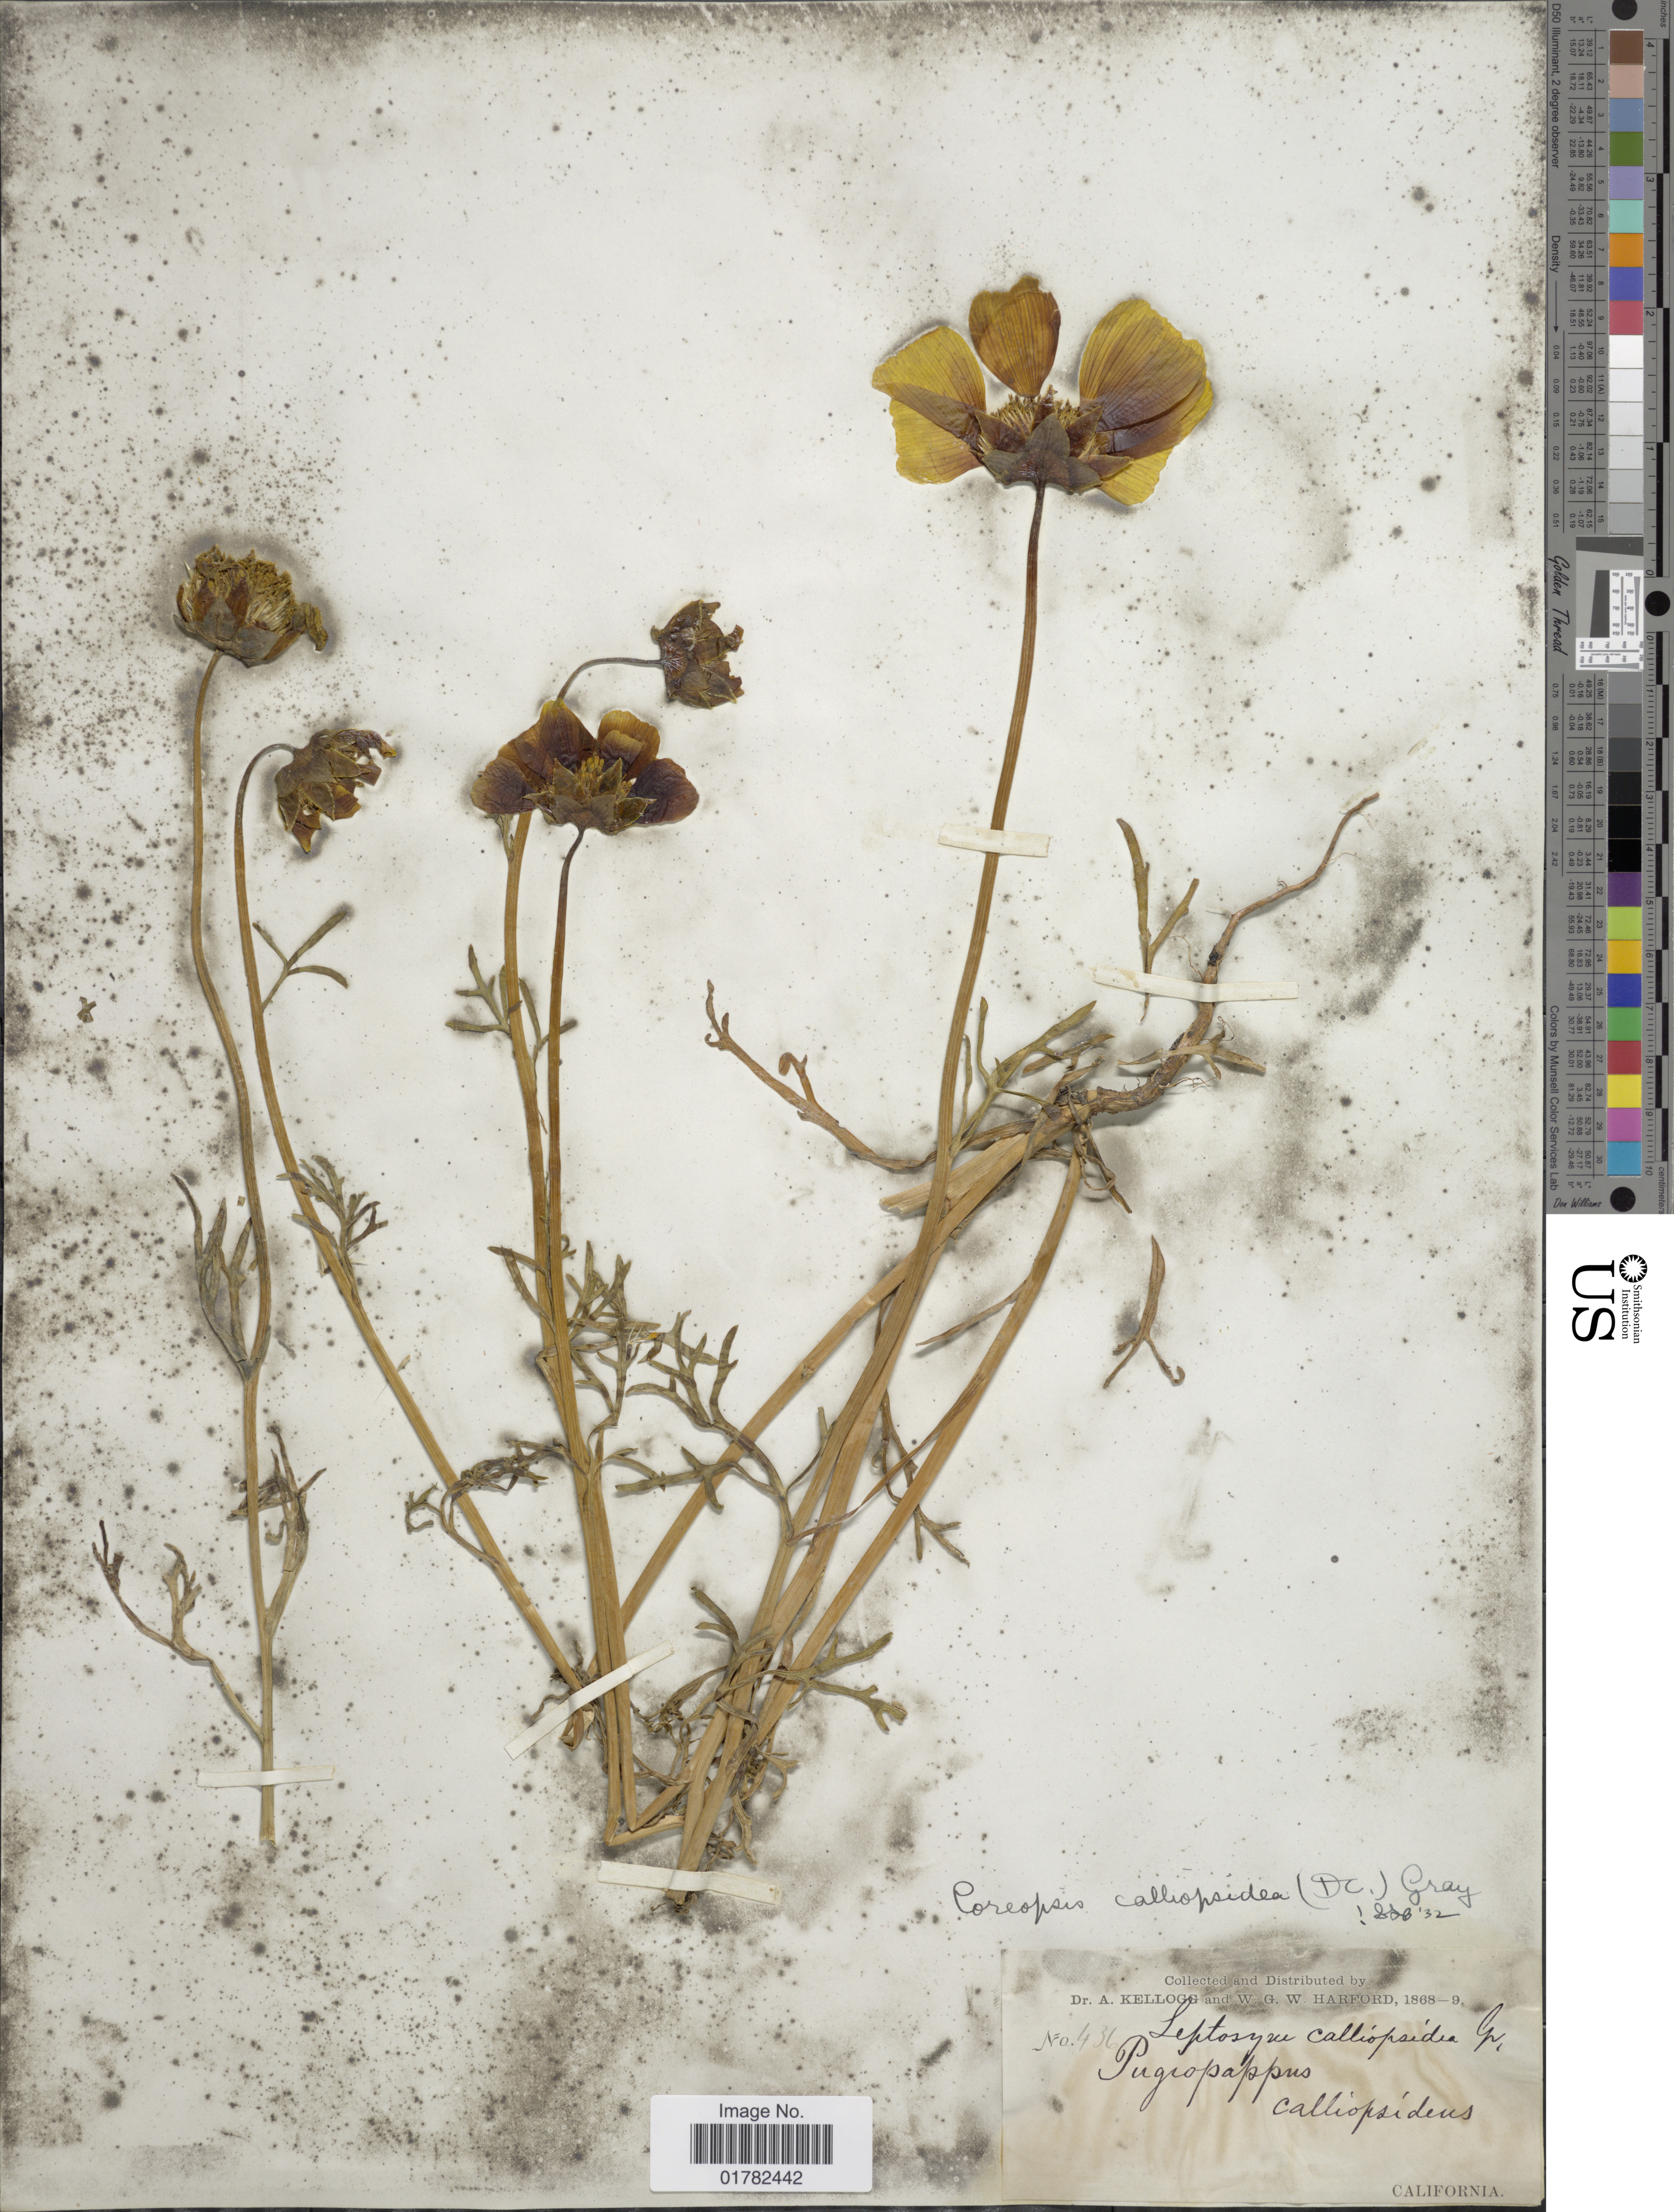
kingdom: Plantae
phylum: Tracheophyta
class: Magnoliopsida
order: Asterales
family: Asteraceae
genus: Coreopsis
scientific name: Coreopsis calliopsidea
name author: (DC.) A. Gray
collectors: A. Kellogg & W. G. W. Harford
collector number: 436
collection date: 1868/1869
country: United States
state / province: California